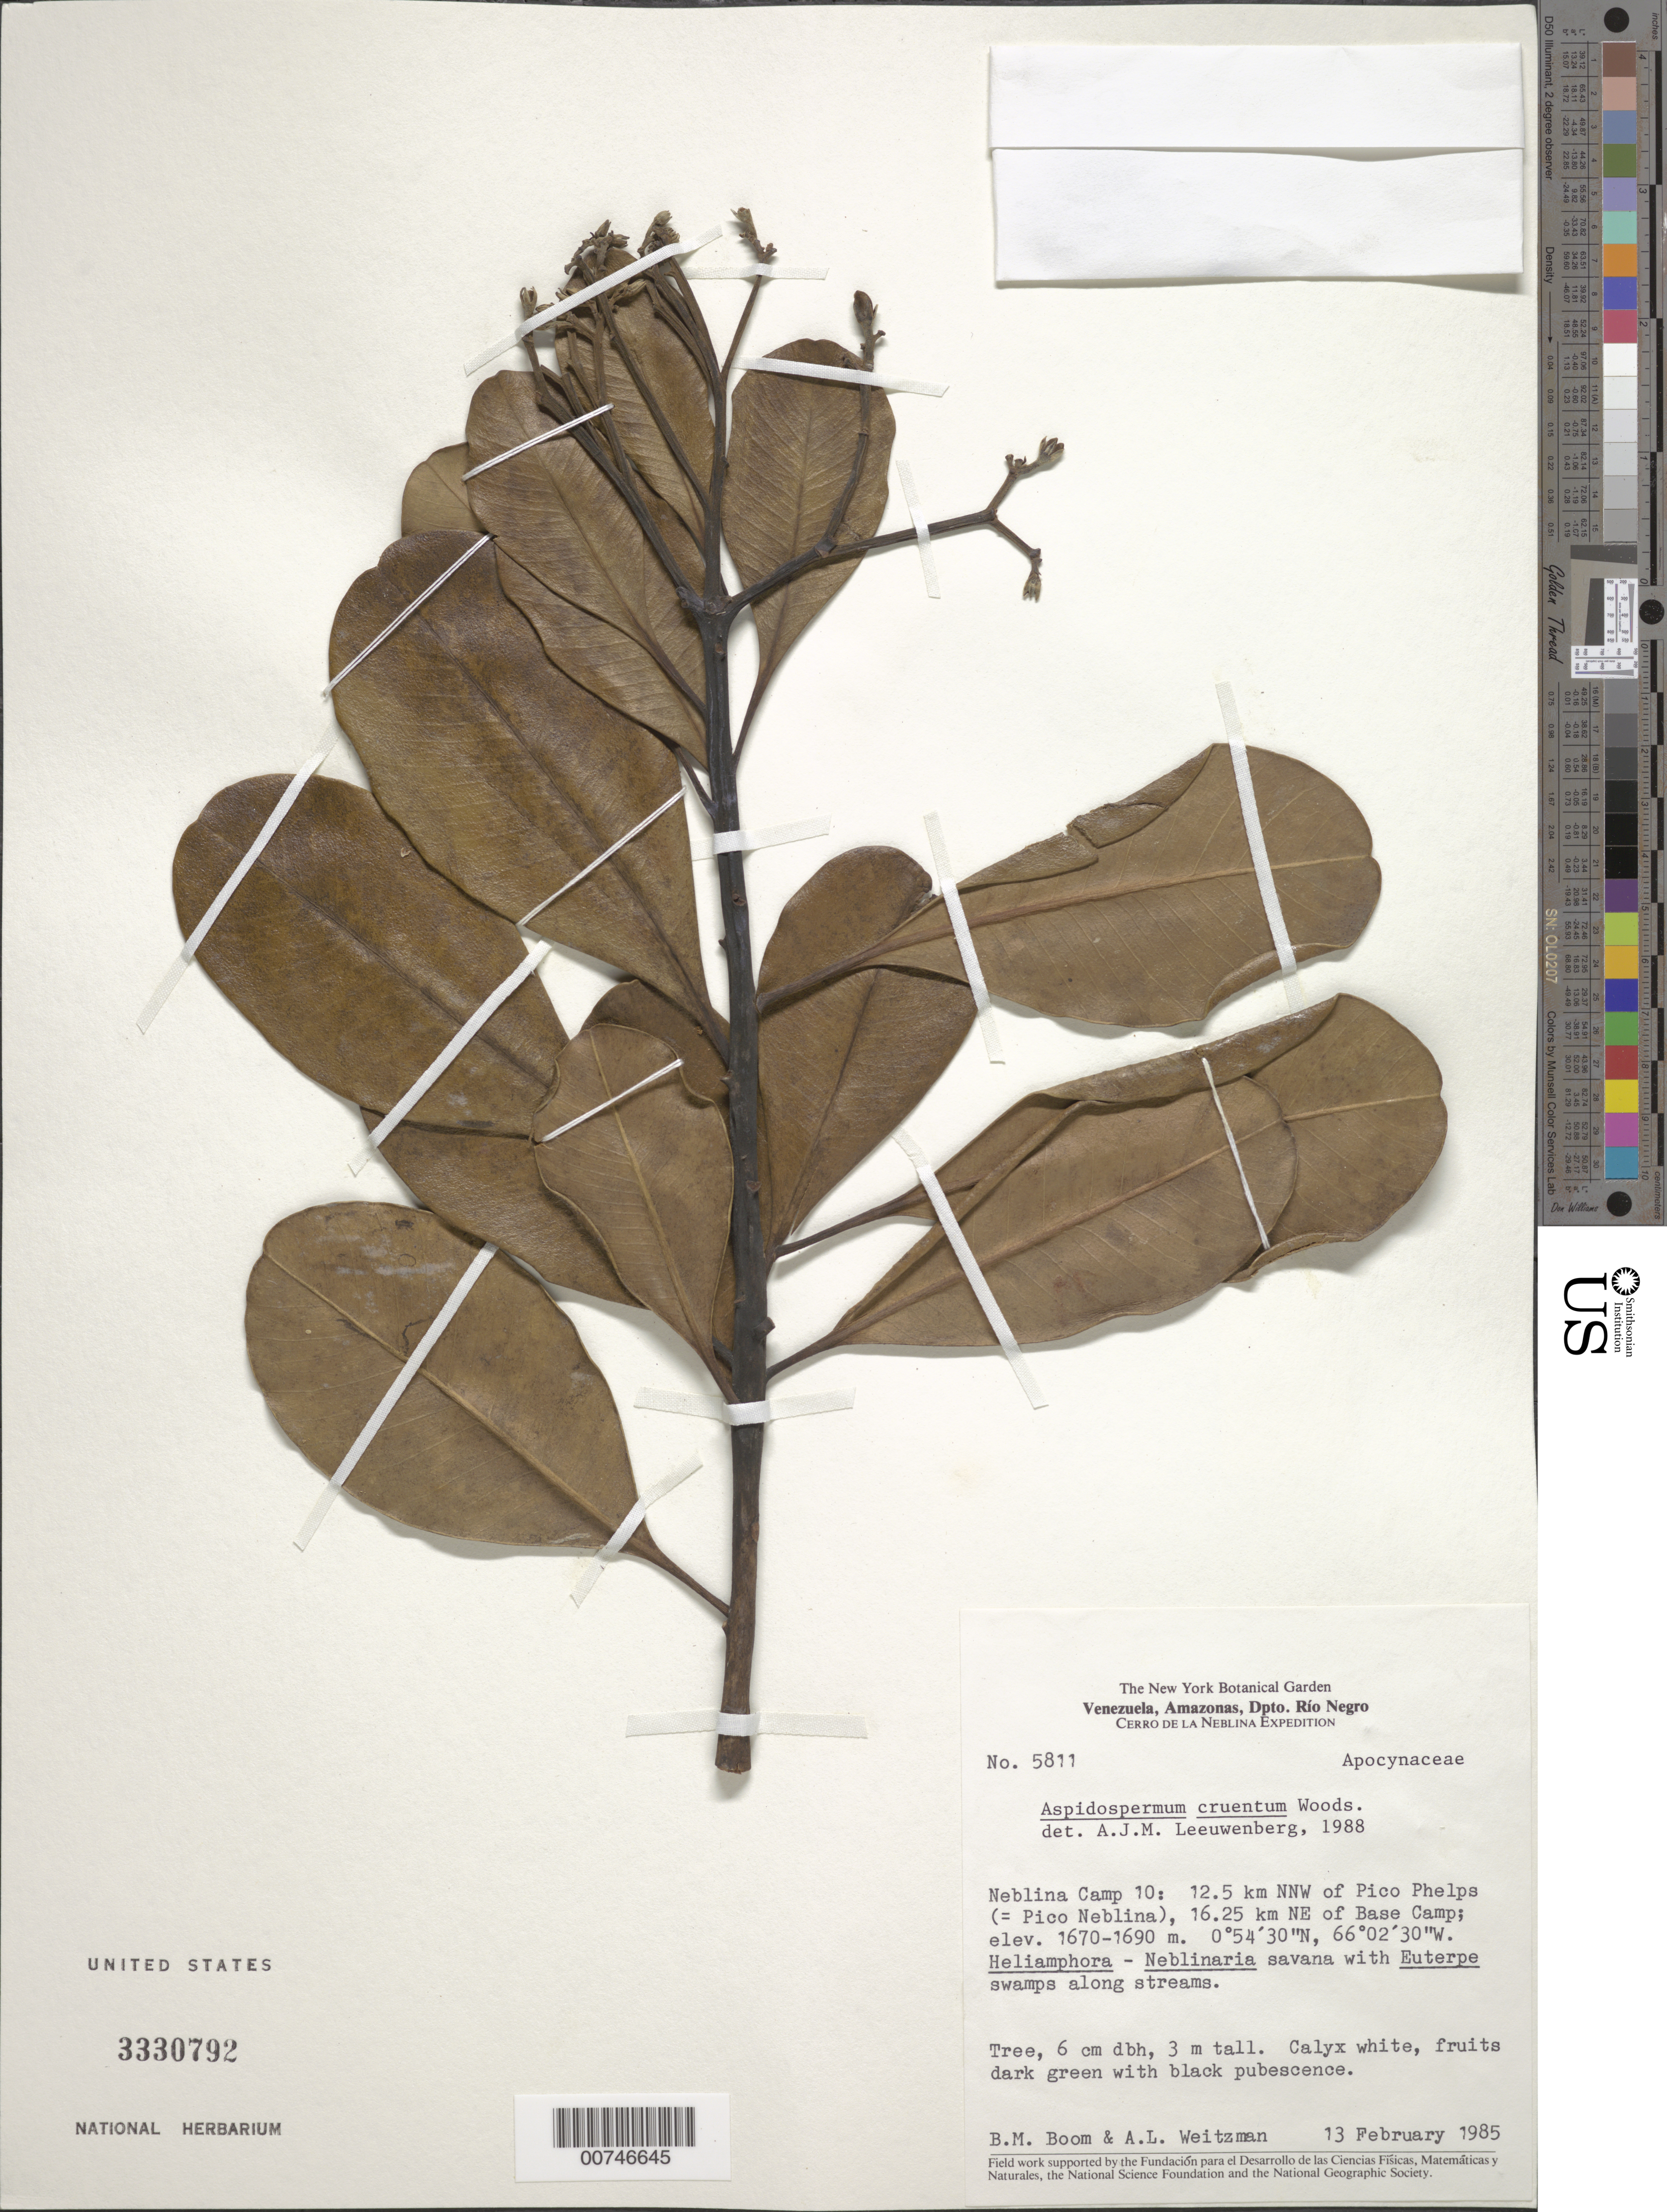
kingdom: Plantae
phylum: Tracheophyta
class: Magnoliopsida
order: Gentianales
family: Apocynaceae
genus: Aspidosperma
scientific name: Aspidosperma cruentum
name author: Woodson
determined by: Leeuwenberg, A. J. M.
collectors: B. M. Boom, A. L. Weitzman & W. R. Buck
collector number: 5811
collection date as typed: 13-Feb-85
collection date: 1985-02-13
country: Venezuela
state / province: Amazonas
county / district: Río Negro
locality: Neblina Camp 10. 12.5 km NNW of Pico Phelps (=Pico Neblina),16.25 km NE of Base Camp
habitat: Heliamphora-Neblinaria savanna with Euterpe swamps along streams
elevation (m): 1670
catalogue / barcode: US 3330792